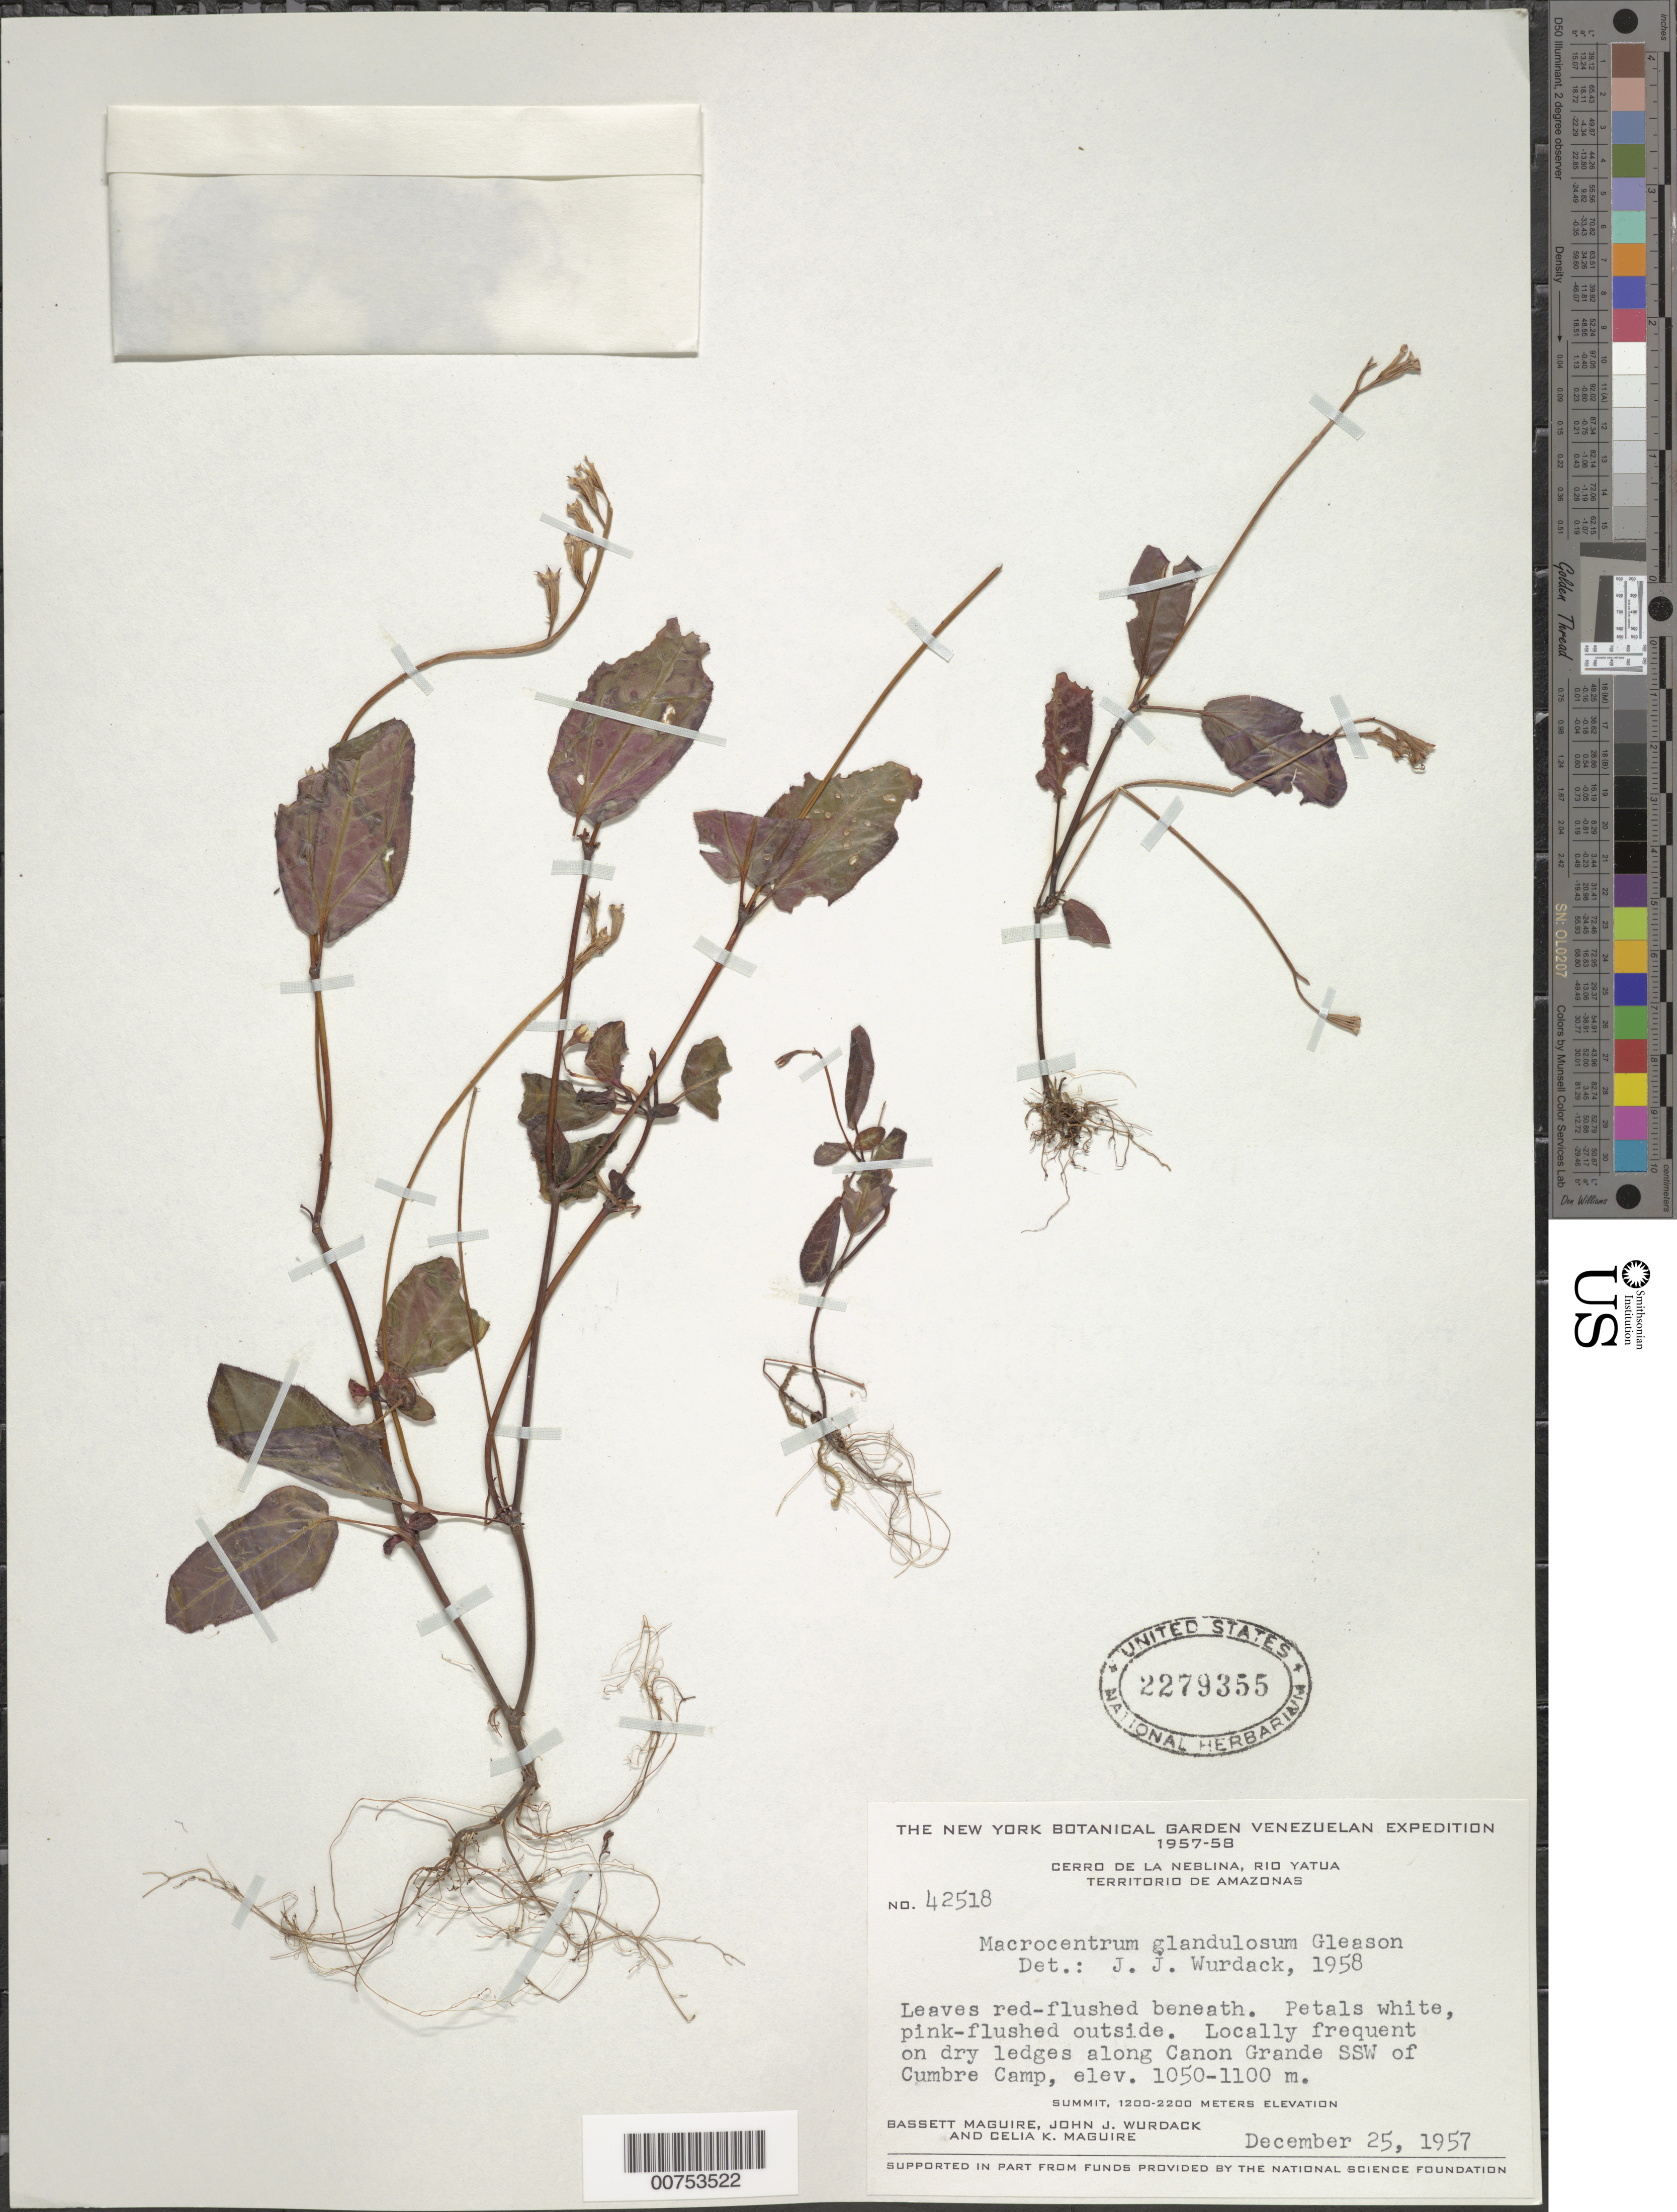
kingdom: Plantae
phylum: Tracheophyta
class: Magnoliopsida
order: Myrtales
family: Melastomataceae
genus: Salpinga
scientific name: Salpinga glandulosa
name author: (Gleason) Wurdack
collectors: B. Maguire, J. J. Wurdack & C. K. Maguire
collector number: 42518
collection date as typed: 25-Dec-57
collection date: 1957-12-25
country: Venezuela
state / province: Amazonas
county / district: Río Negro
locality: Cerro de la Neblina, Río Yatua, Caño Grande, SSW of Cumbre Camp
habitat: Dry ledges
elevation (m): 1050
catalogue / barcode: US 2279355